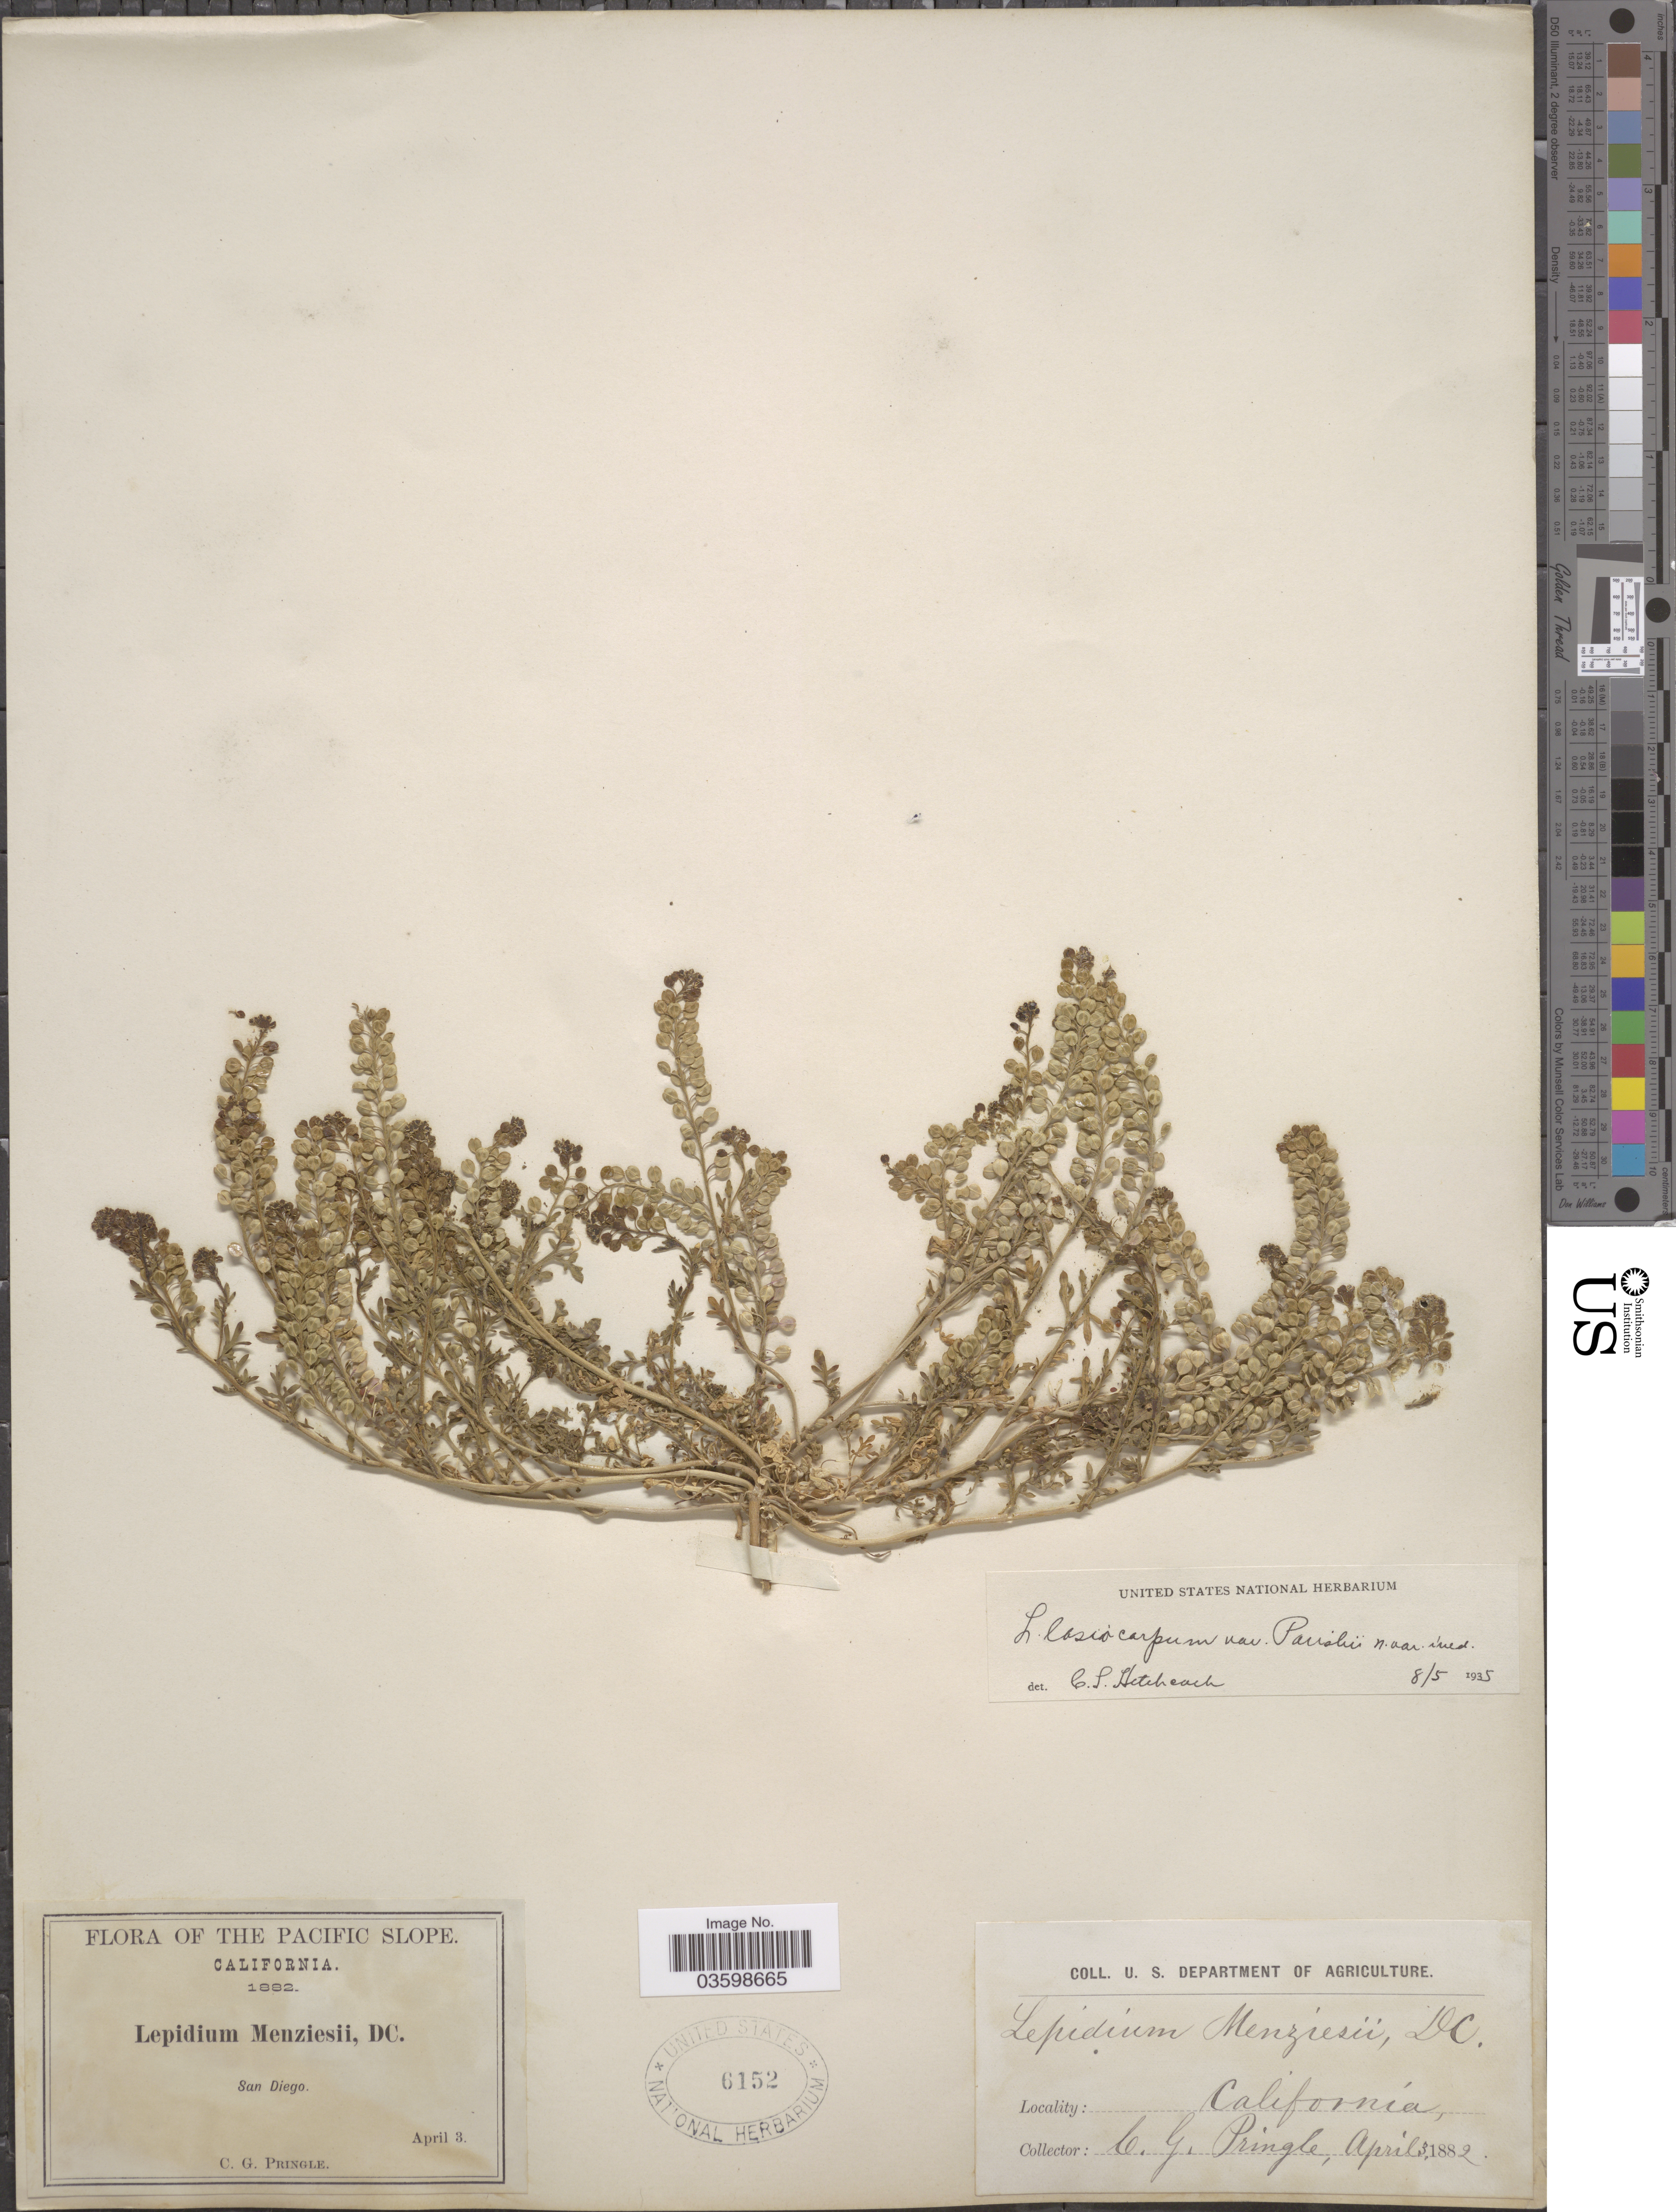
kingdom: Plantae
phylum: Tracheophyta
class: Magnoliopsida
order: Brassicales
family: Brassicaceae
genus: Lepidium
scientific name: Lepidium lasiocarpum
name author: Nutt.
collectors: C. G. Pringle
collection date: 1882-04-03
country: United States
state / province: California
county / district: San Diego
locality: The Pacific Slope. San Diego.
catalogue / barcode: US 6152